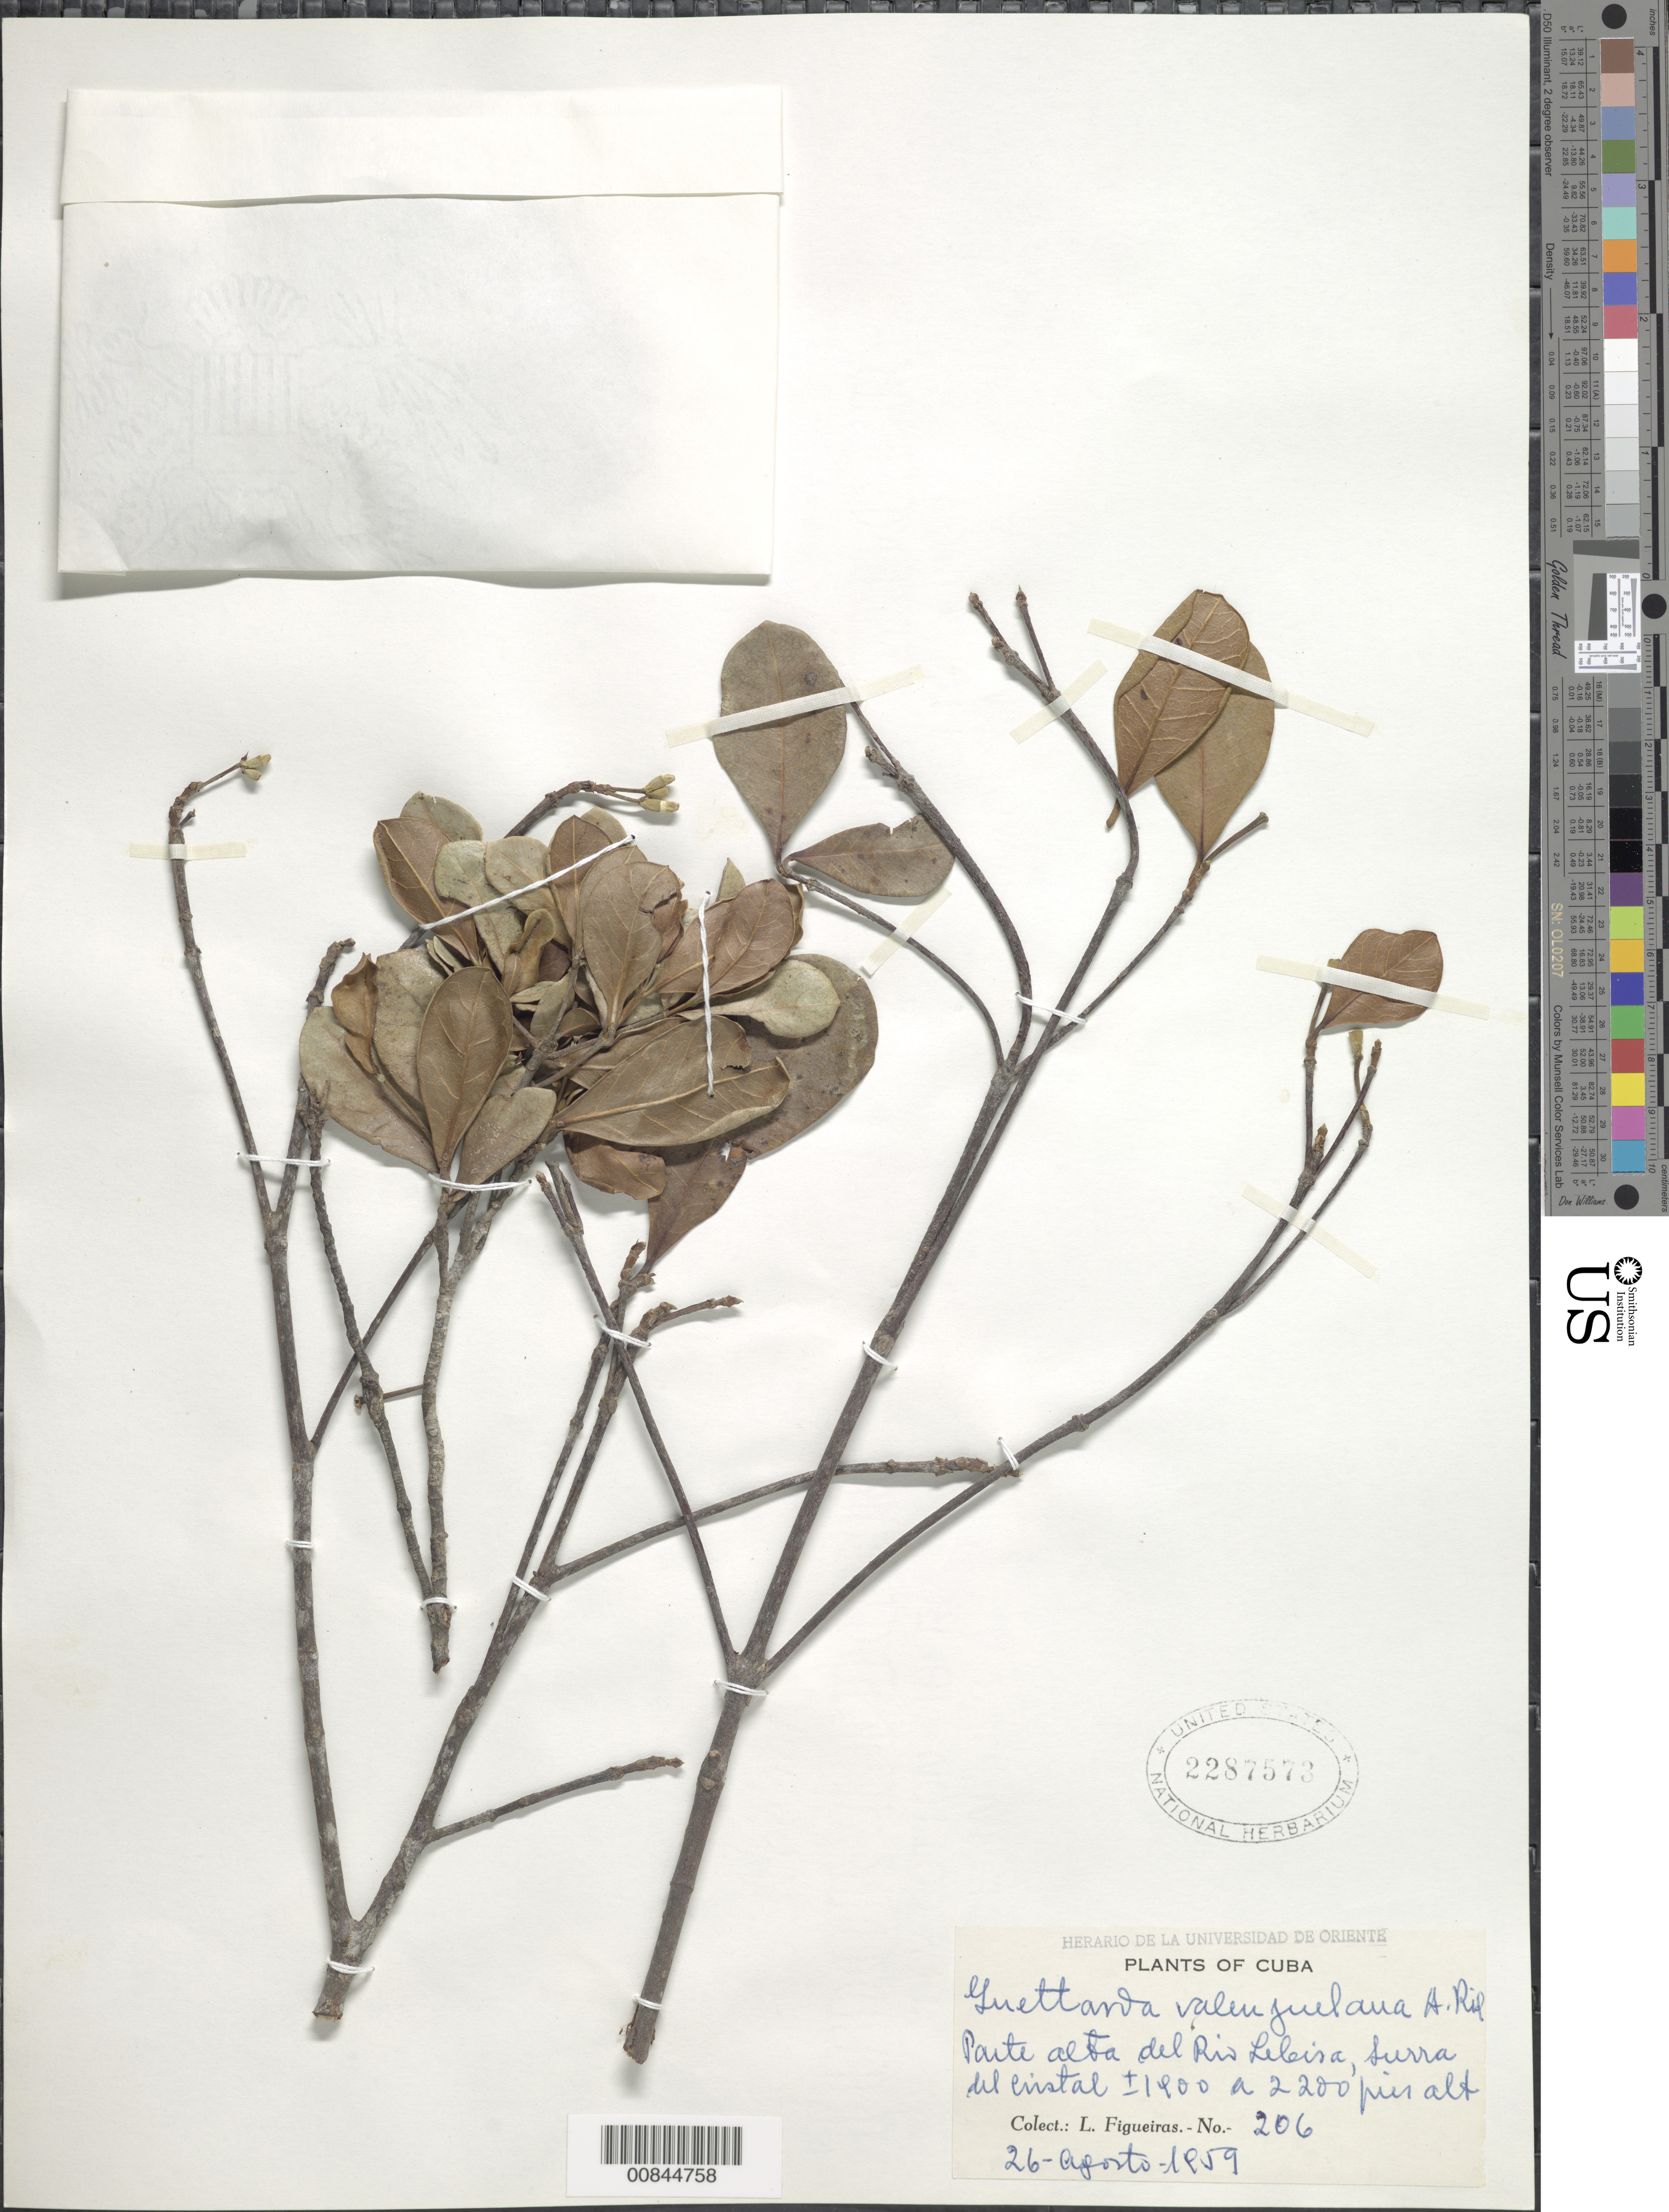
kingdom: Plantae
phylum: Tracheophyta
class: Magnoliopsida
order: Gentianales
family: Rubiaceae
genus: Guettarda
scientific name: Guettarda valenzuelana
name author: A. Rich.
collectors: M. López Figueiras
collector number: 206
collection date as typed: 1959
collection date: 1959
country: Cuba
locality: Parte alta del Rio Leleira, Sierra del Instal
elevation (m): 427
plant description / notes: On label: "26-aporto 1459" (?)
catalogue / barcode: US 2287573